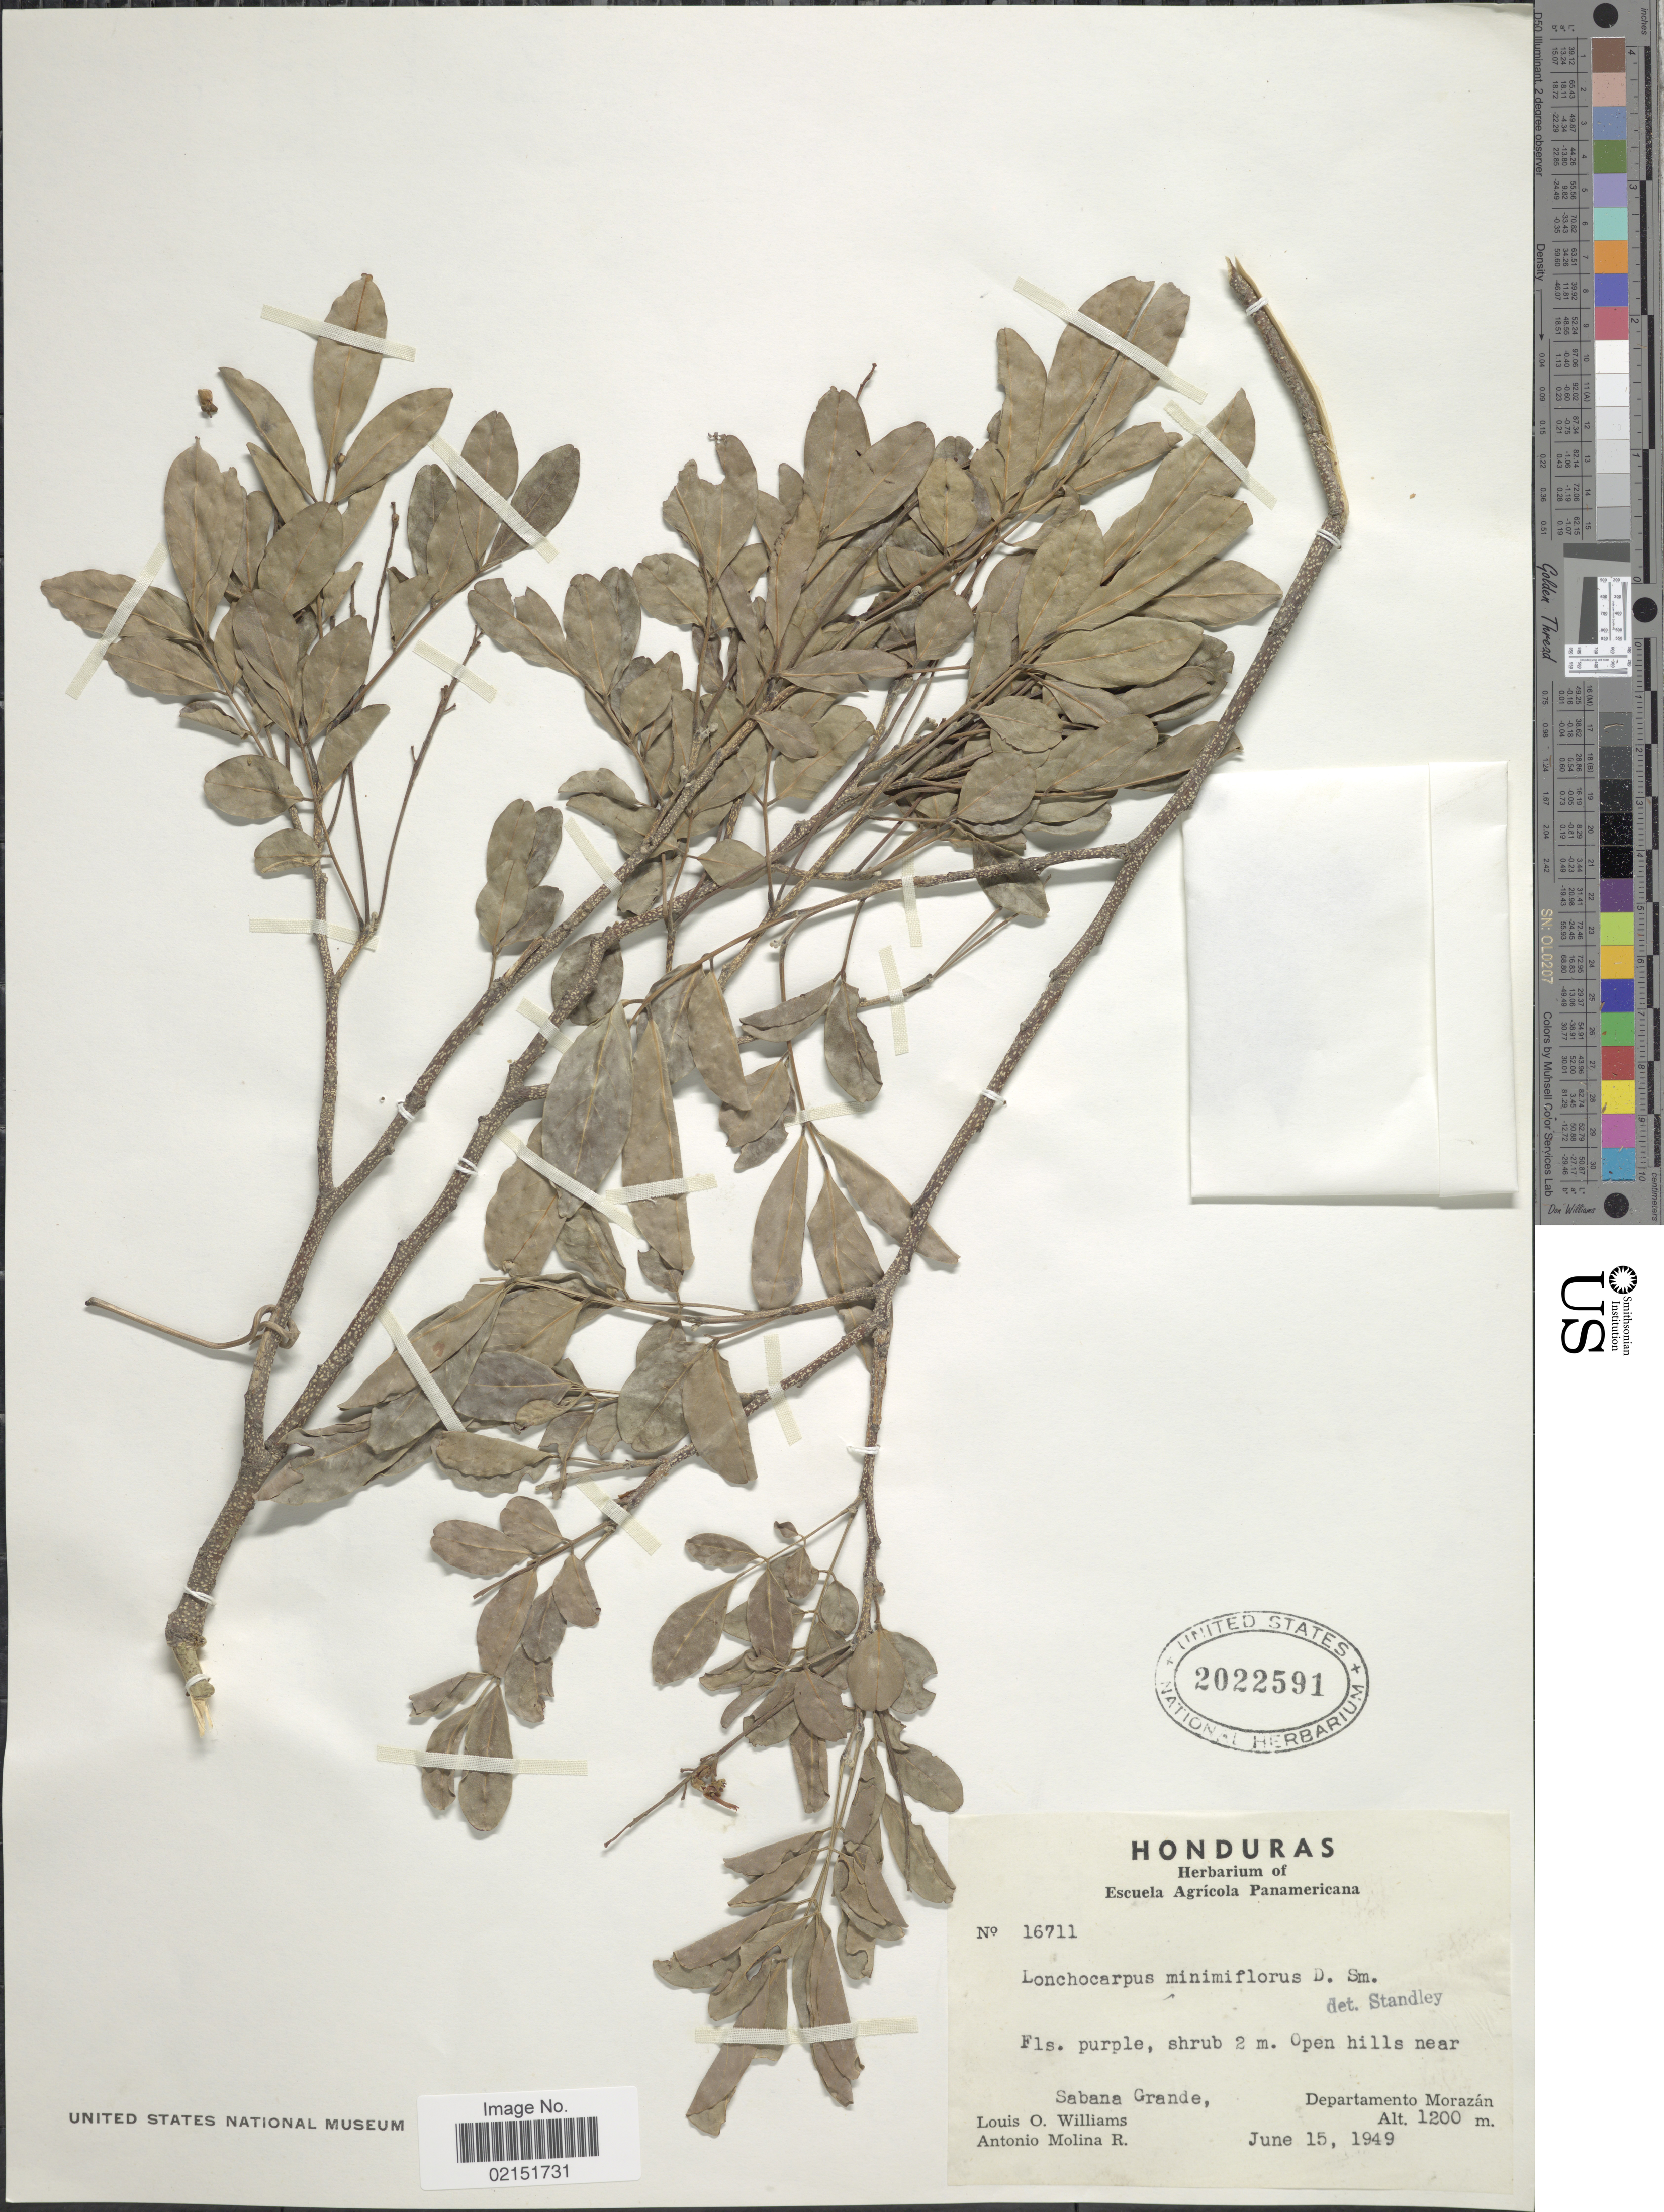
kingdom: Plantae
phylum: Tracheophyta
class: Magnoliopsida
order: Fabales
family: Fabaceae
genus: Lonchocarpus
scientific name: Lonchocarpus minimiflorus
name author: Donn. Sm.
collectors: L. O. Williams & A. Molina R.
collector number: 16711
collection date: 1949-06-15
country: Honduras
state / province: Fco. Morazán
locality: Open hills near Sabana Grande, Departamento Morazan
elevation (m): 1200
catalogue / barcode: US 2022591